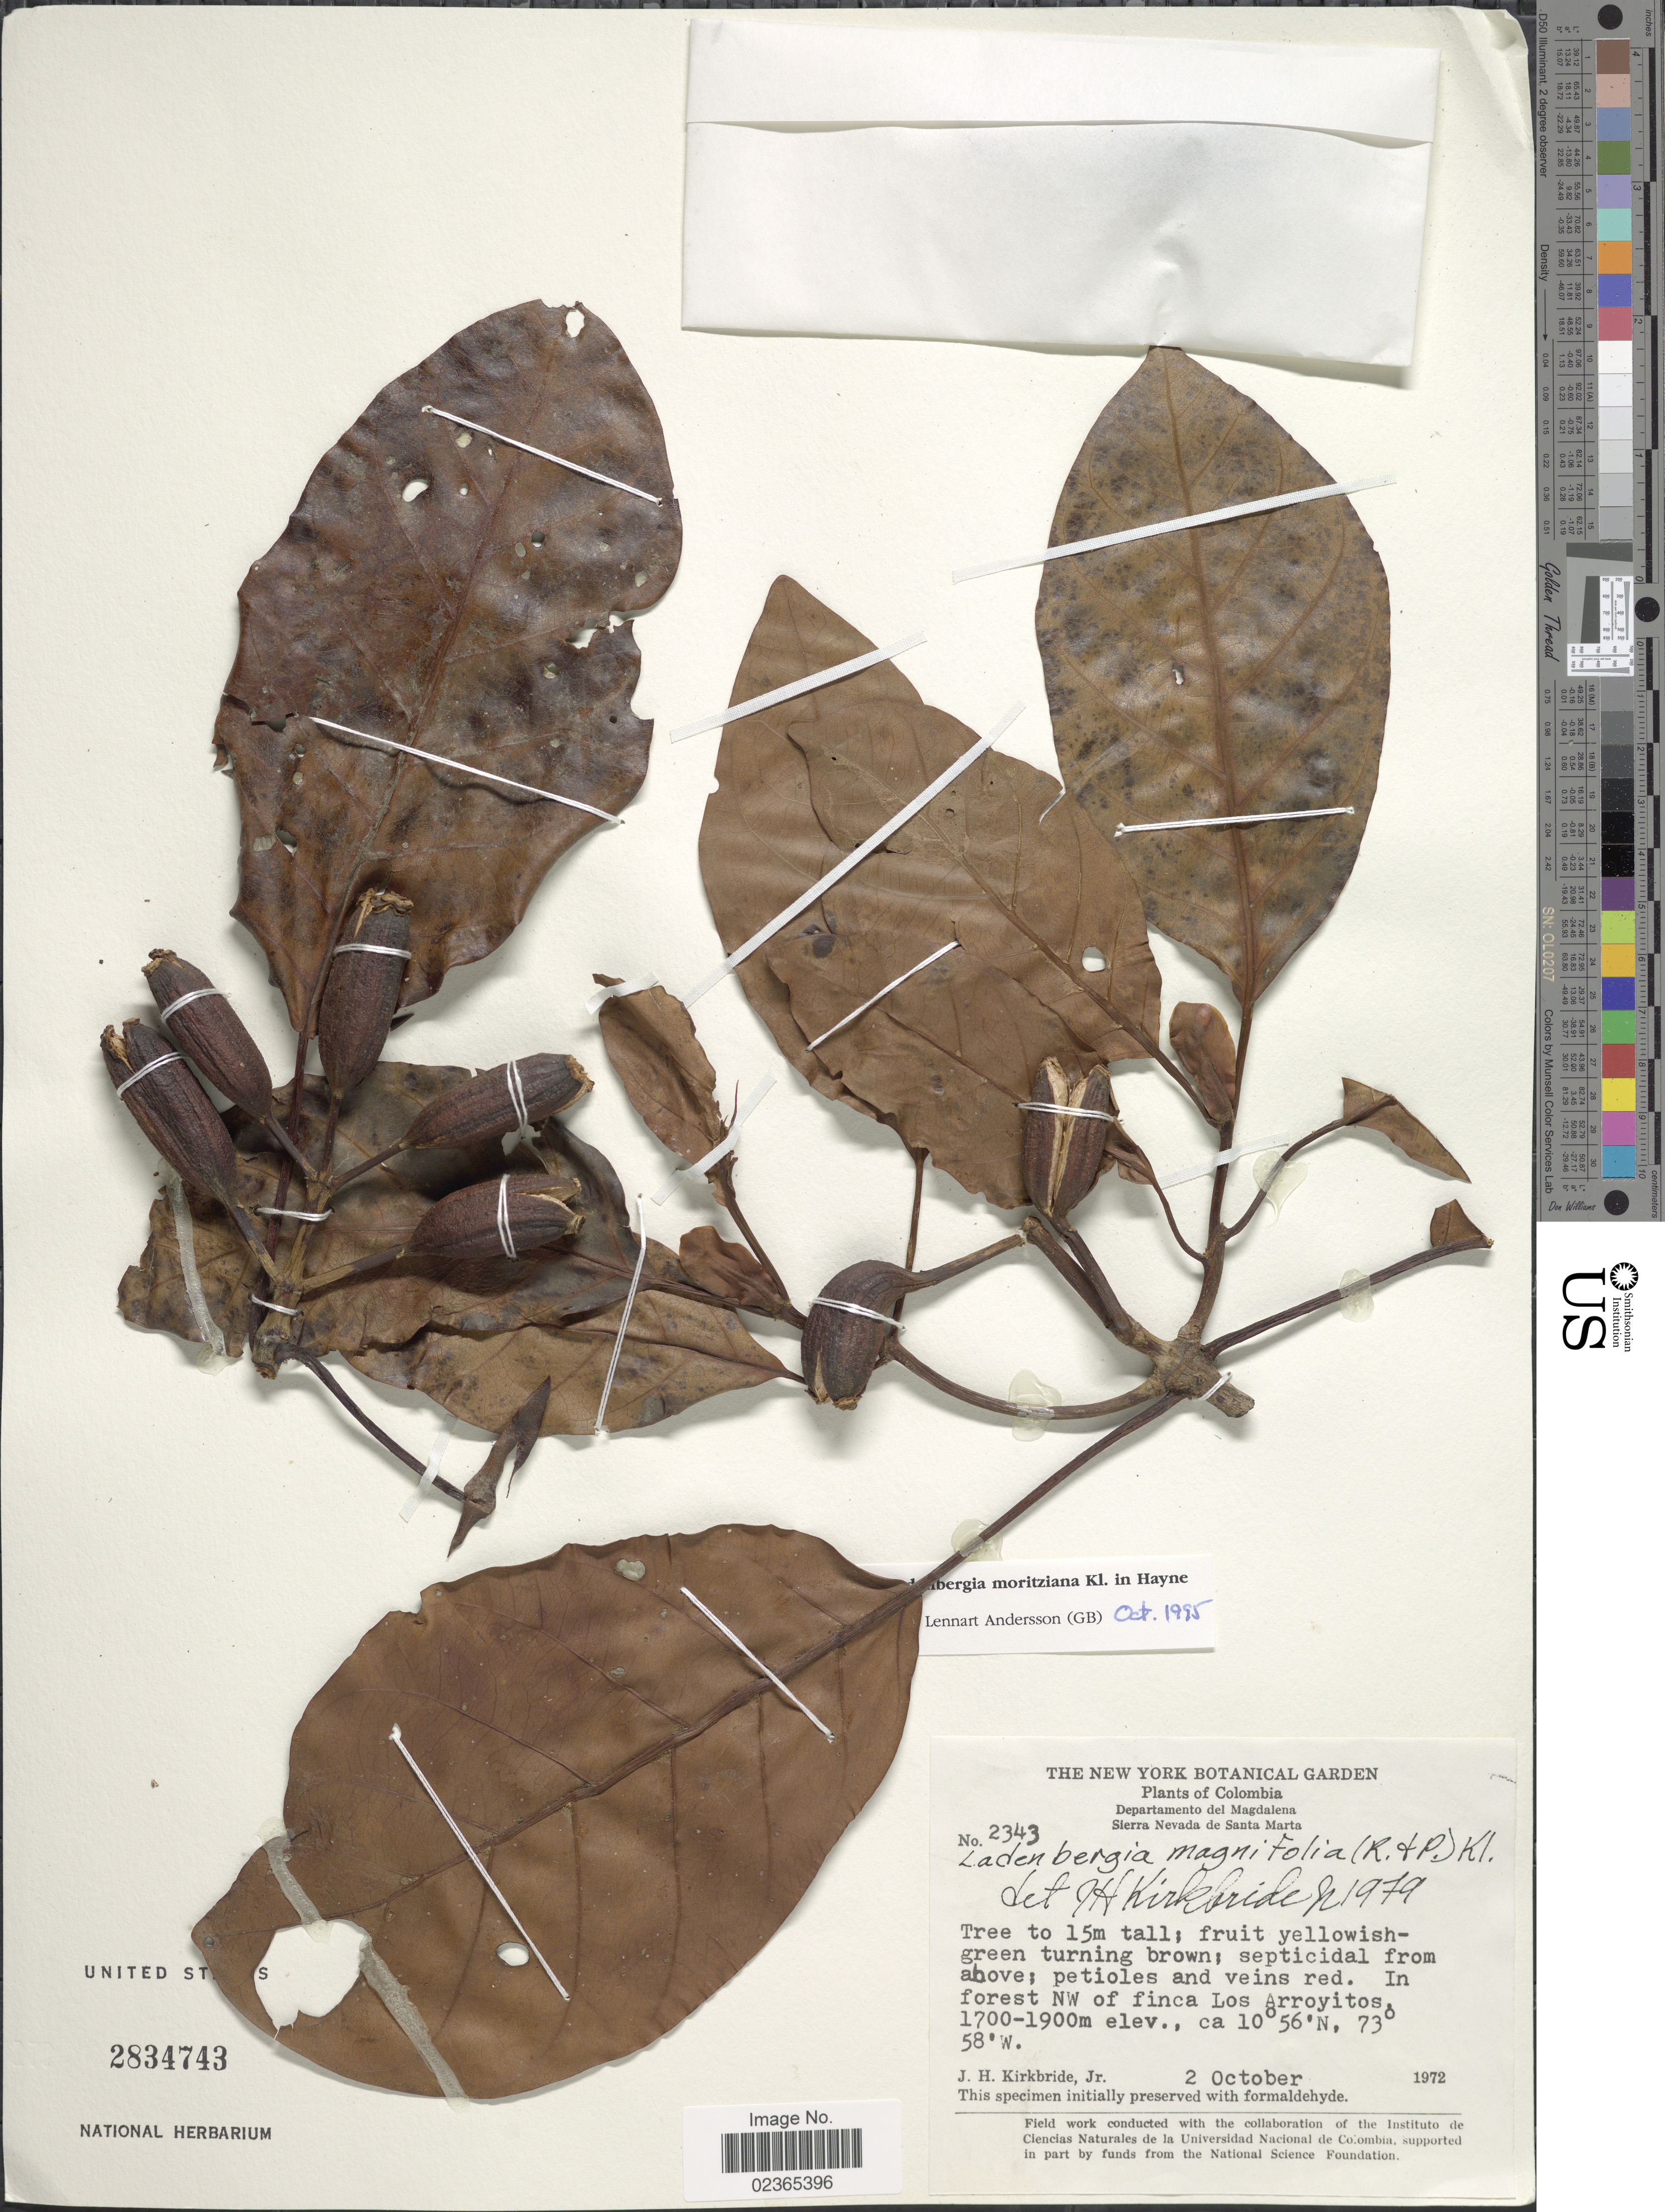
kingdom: Plantae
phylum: Tracheophyta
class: Magnoliopsida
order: Gentianales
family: Rubiaceae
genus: Ladenbergia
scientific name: Ladenbergia moritziana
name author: Klotzsch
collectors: J. H. Kirkbride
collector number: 2343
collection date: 1972-10-02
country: Colombia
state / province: Magdalena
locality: Sierra Nevada de Santa Marta, in forest NW of finca Los Arroyitos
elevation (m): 1700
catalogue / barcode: US 2834743